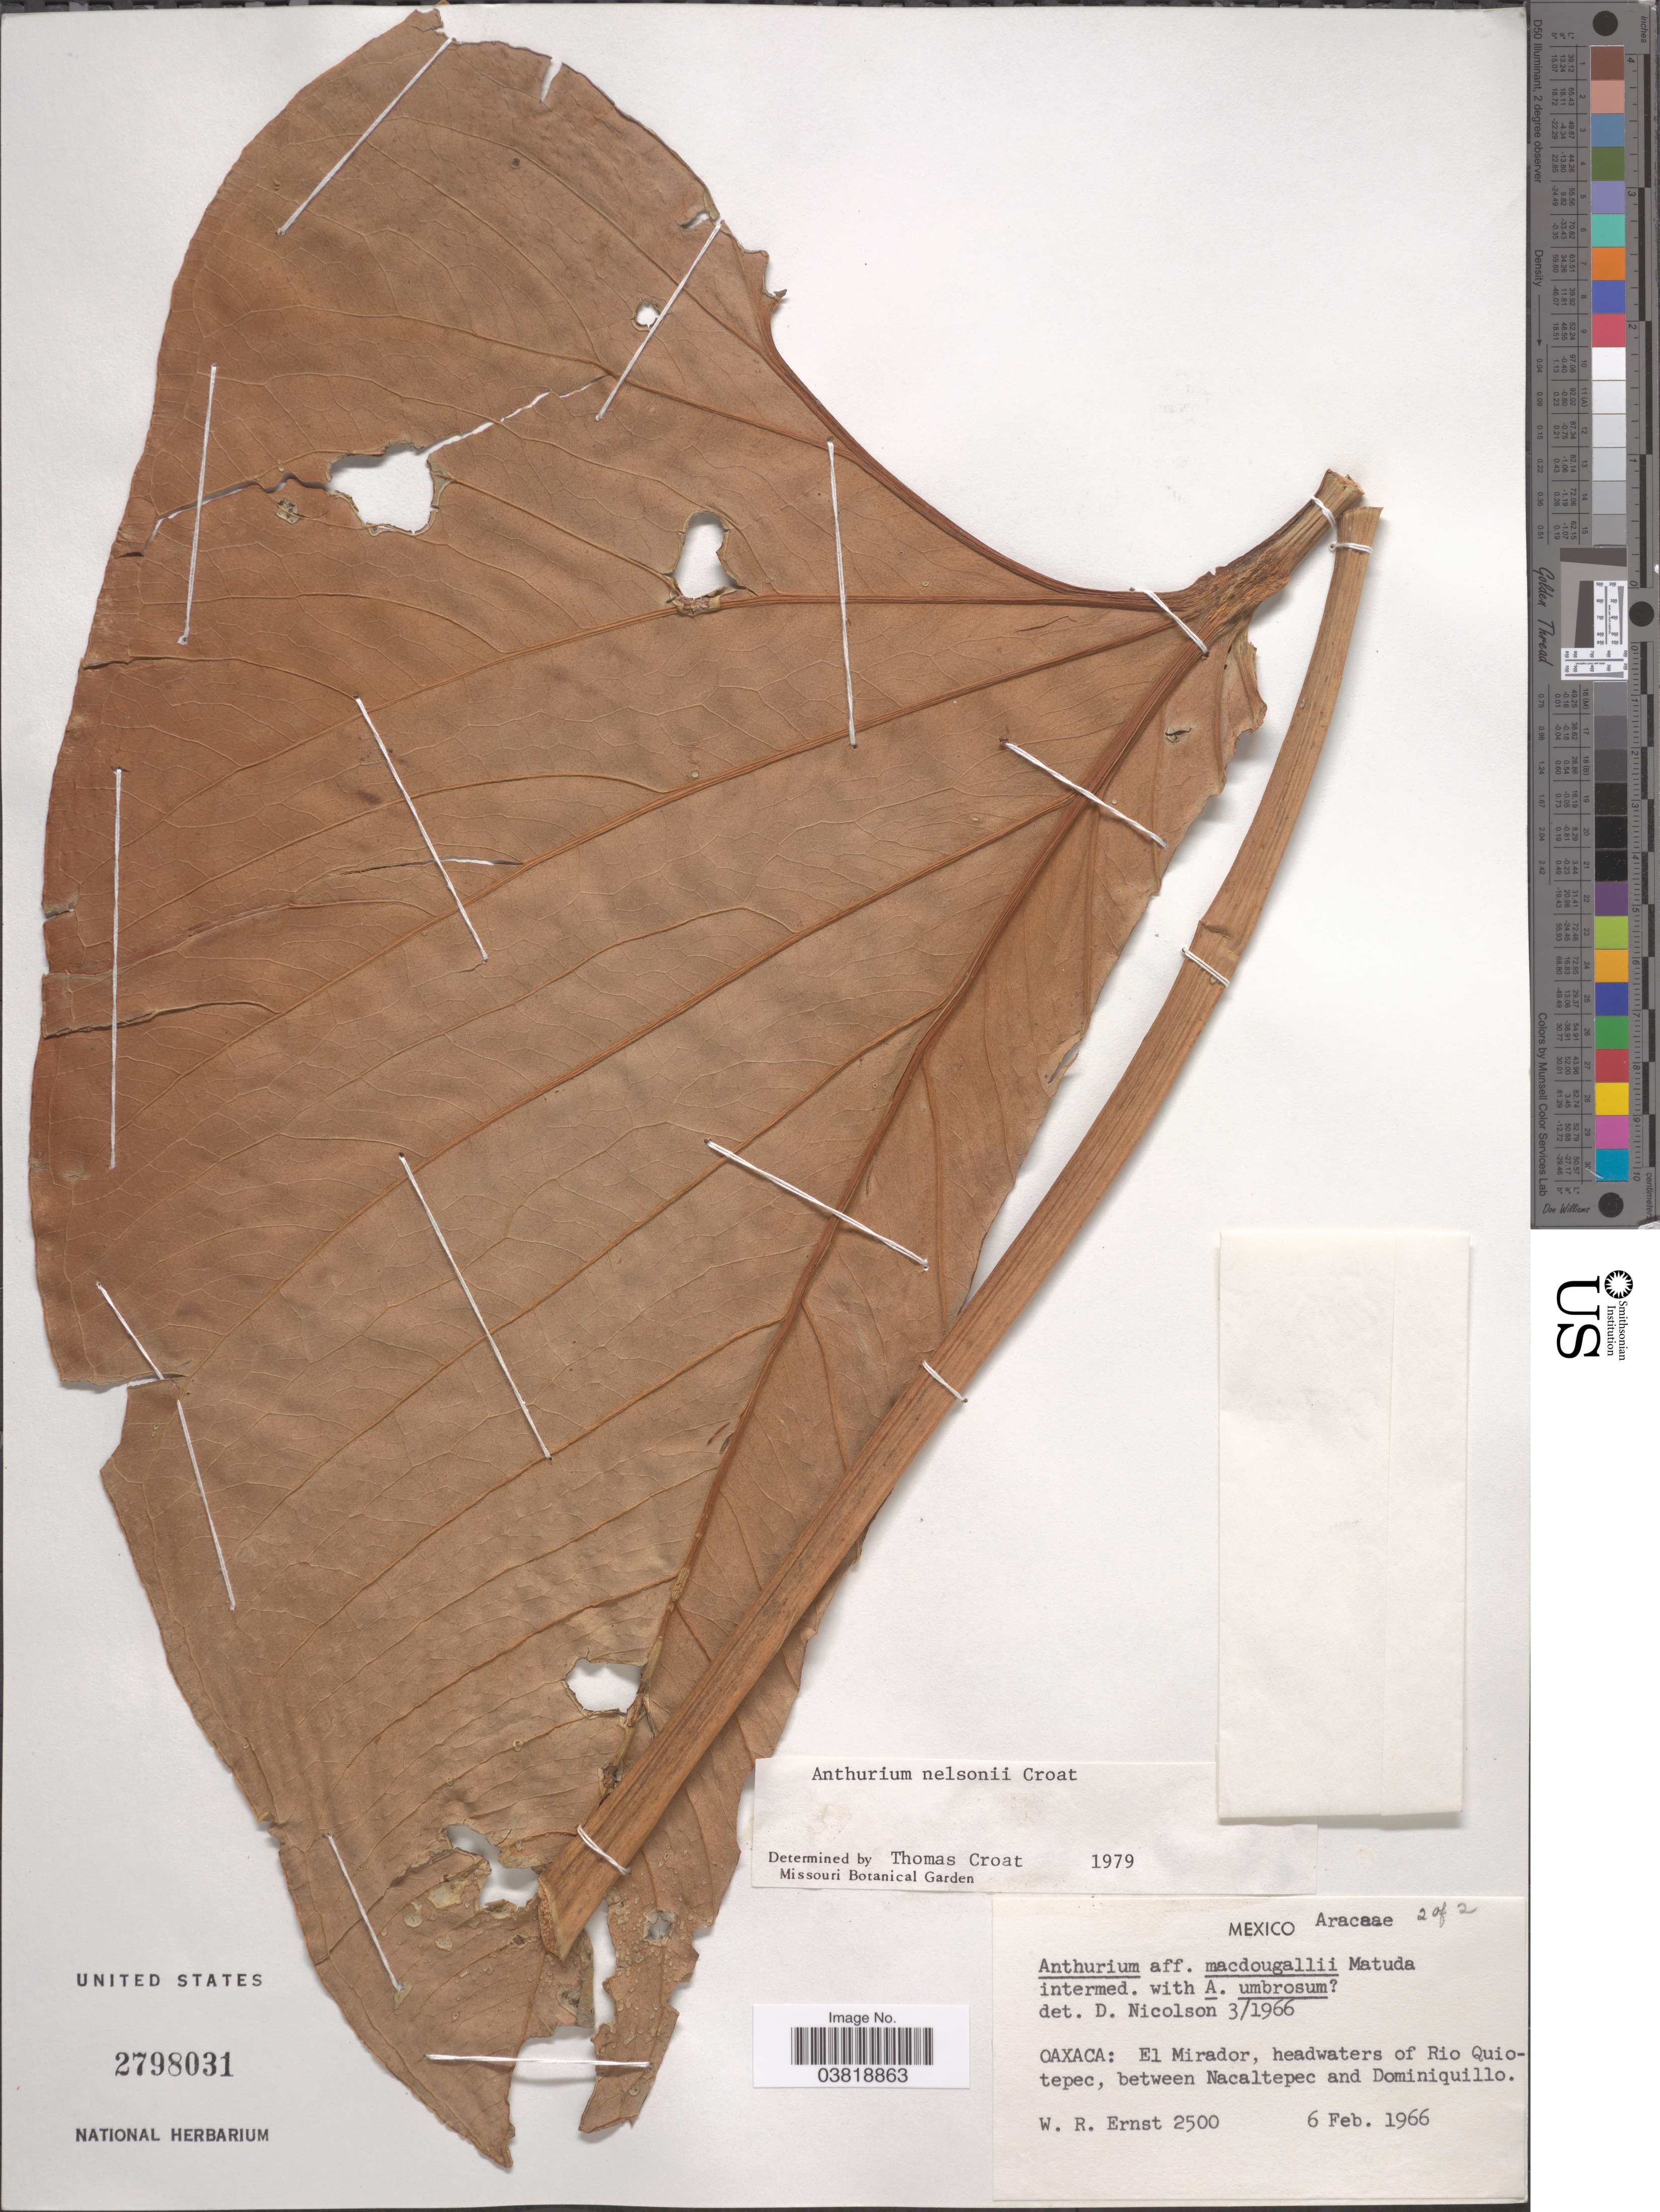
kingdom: Plantae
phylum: Tracheophyta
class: Liliopsida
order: Alismatales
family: Araceae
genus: Anthurium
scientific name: Anthurium nelsonii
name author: Croat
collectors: W. R. Ernst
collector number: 2500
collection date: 1966-02-06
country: Mexico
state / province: Oaxaca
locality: El Mirador, headwaters of Rio Quiotepec, between Nacaltepec & Dominiquillo.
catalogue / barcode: US 2798031